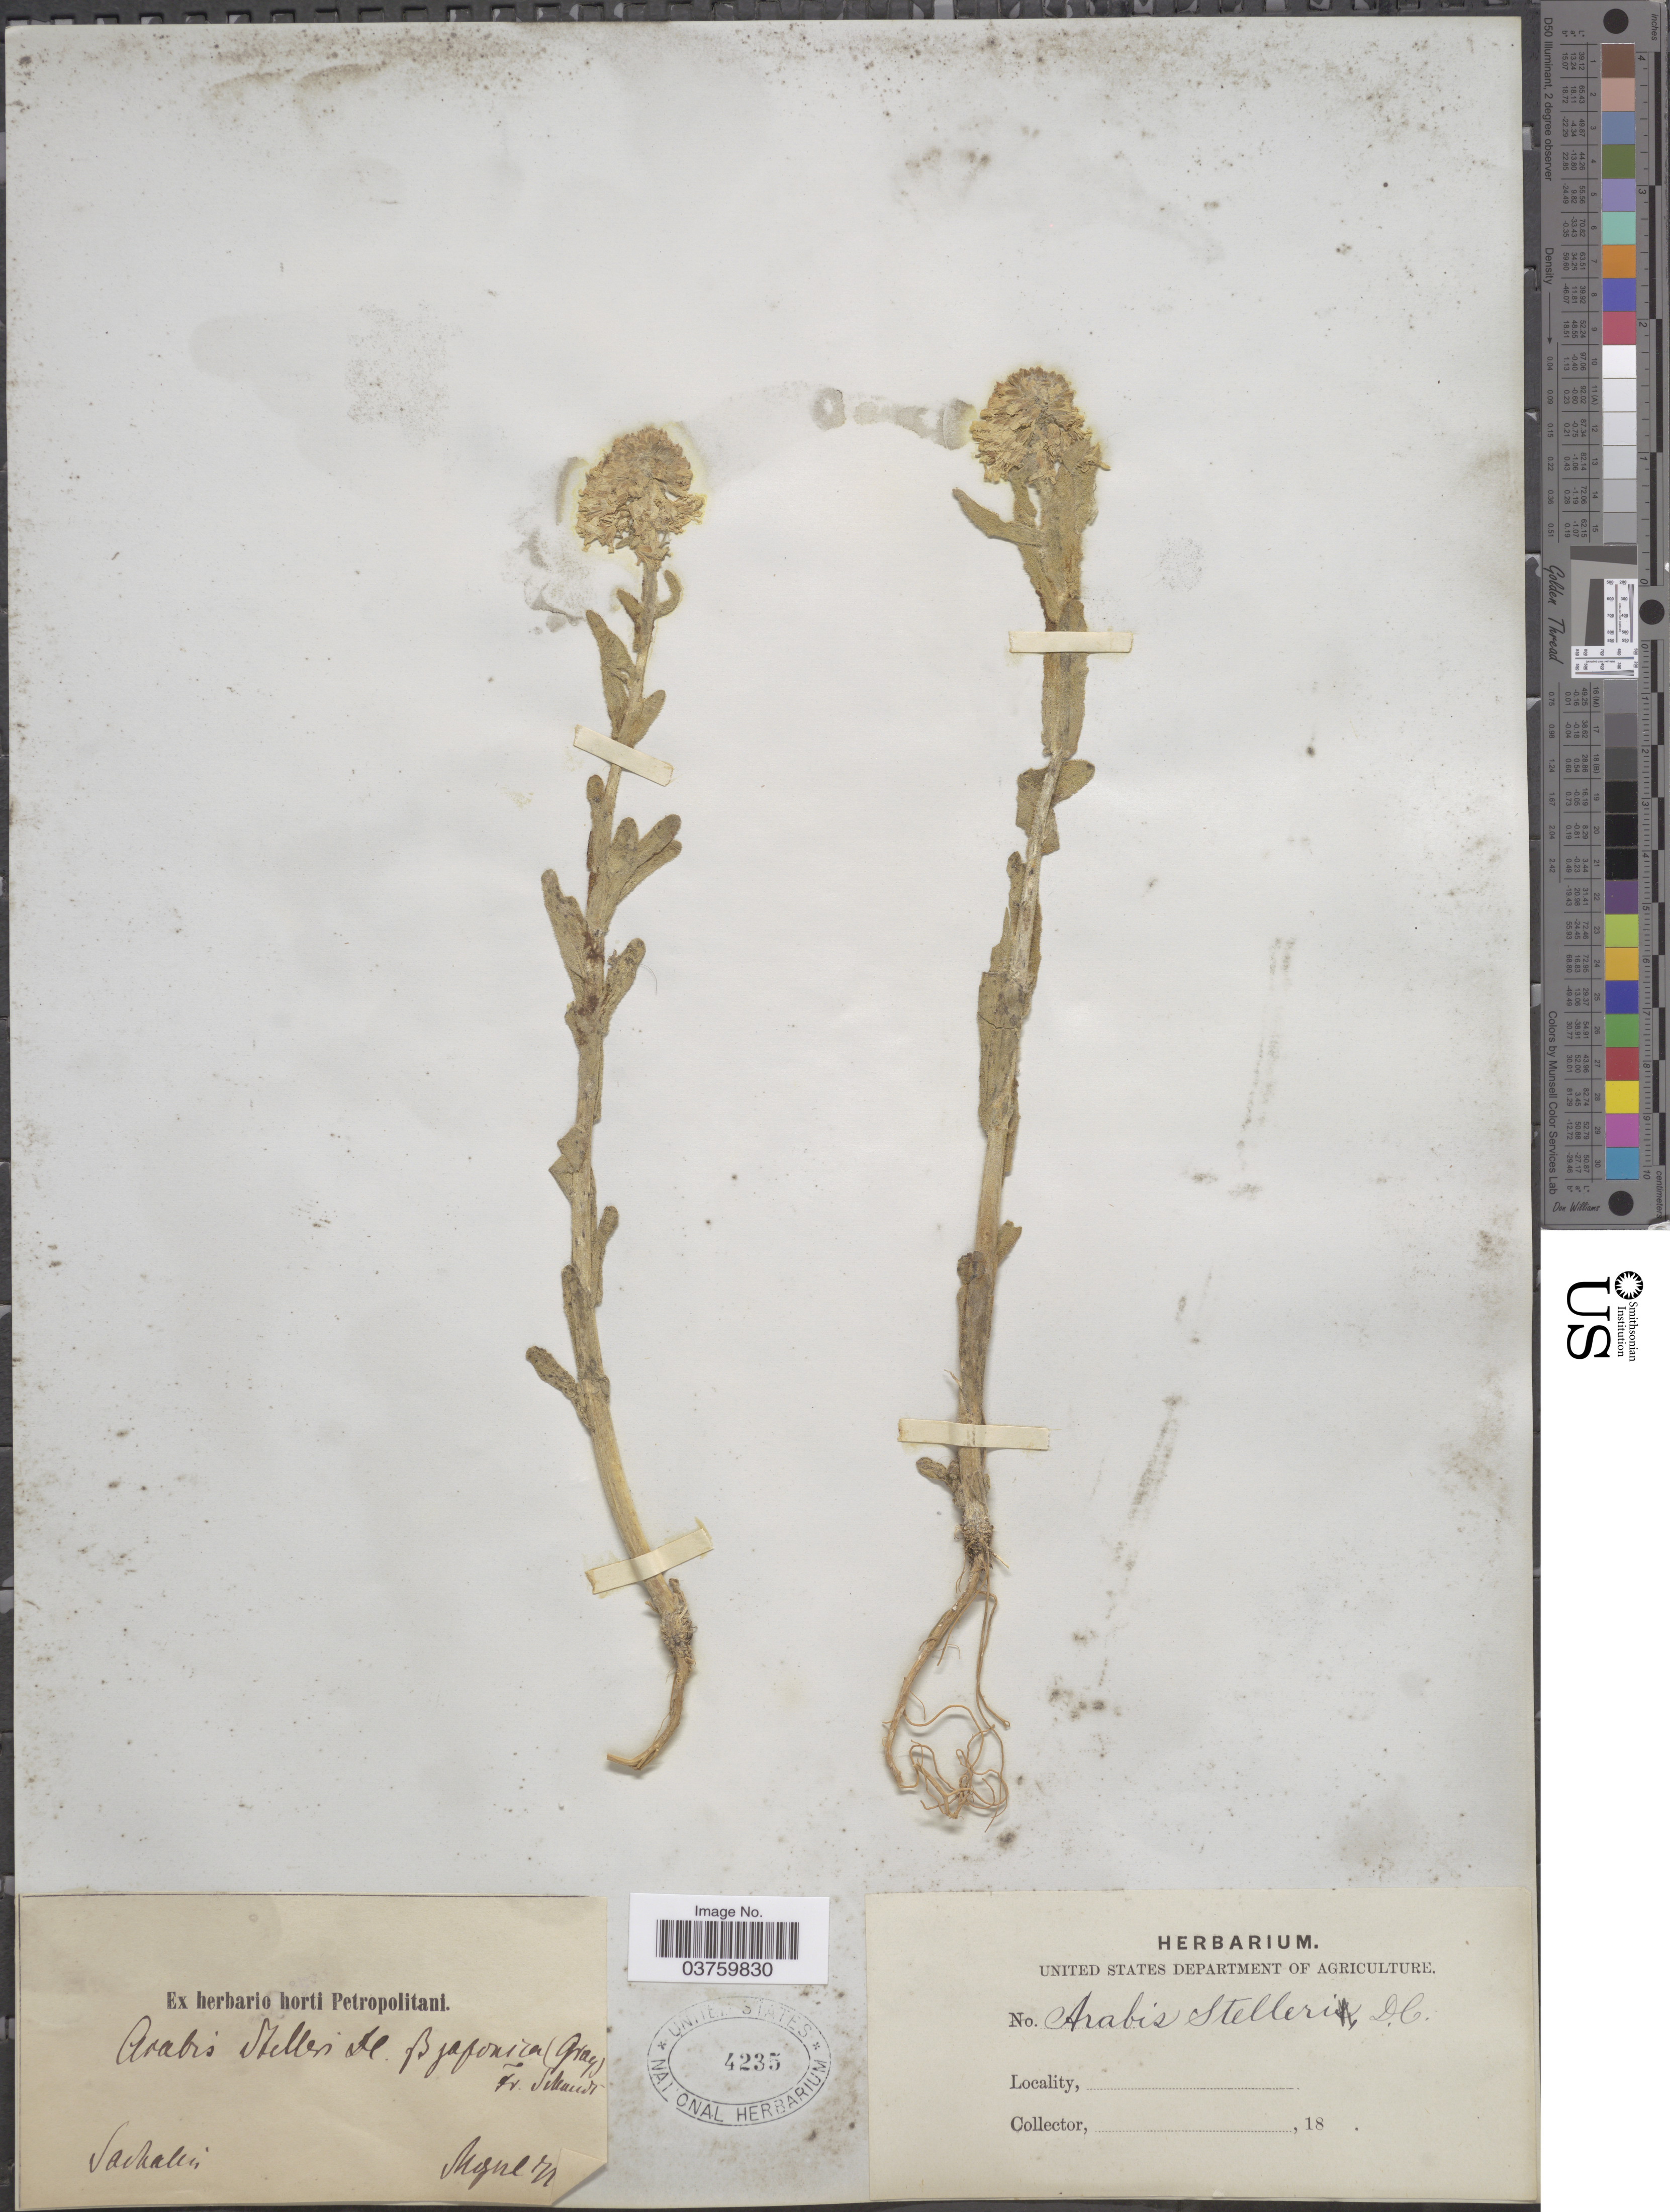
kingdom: Plantae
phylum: Tracheophyta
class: Magnoliopsida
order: Brassicales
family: Brassicaceae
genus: Arabis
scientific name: Arabis stelleri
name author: DC.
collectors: ex herb. horti Petropolitani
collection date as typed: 18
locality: Sachalem [interpreted]. Mgne [interpreted] r [illegible text]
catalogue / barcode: US 4235